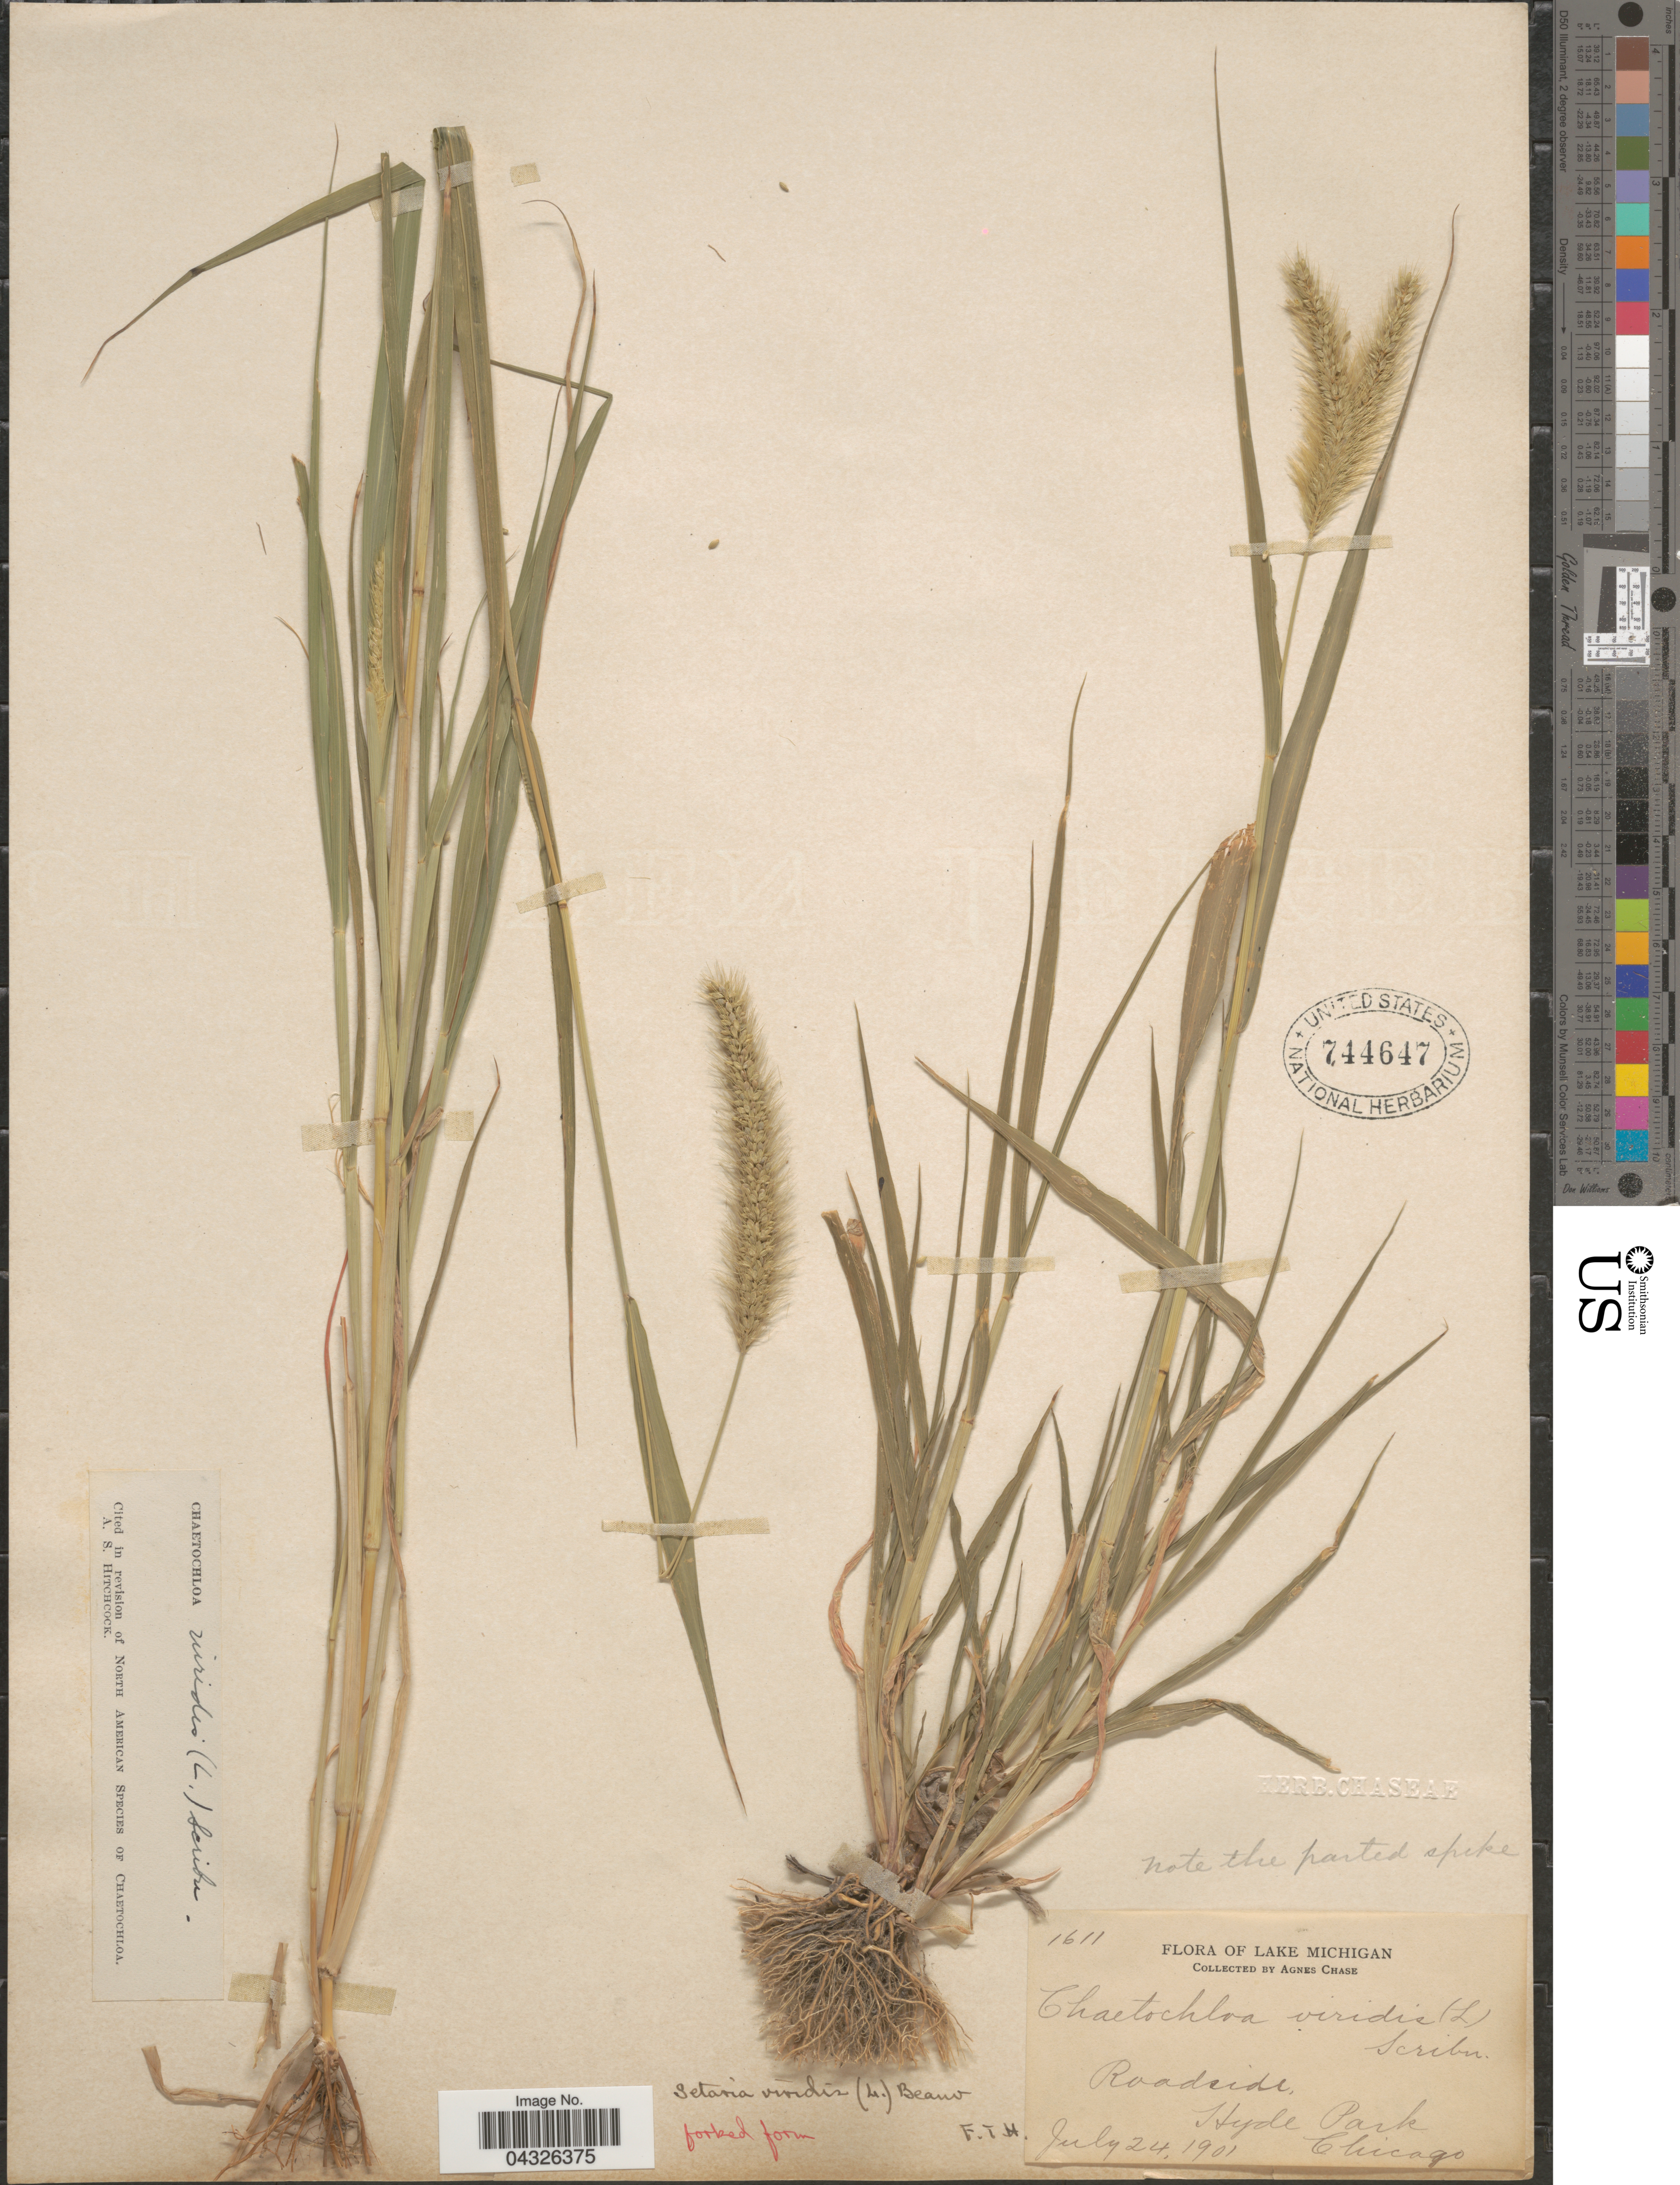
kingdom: Plantae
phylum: Tracheophyta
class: Liliopsida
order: Poales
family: Poaceae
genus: Setaria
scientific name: Setaria viridis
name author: (L.) P. Beauv.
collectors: A. Chase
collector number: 1611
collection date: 1901-07-24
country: United States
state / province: Michigan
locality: Lake Michigan. Roadside, Hyde Park. Chicago.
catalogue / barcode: US 744647